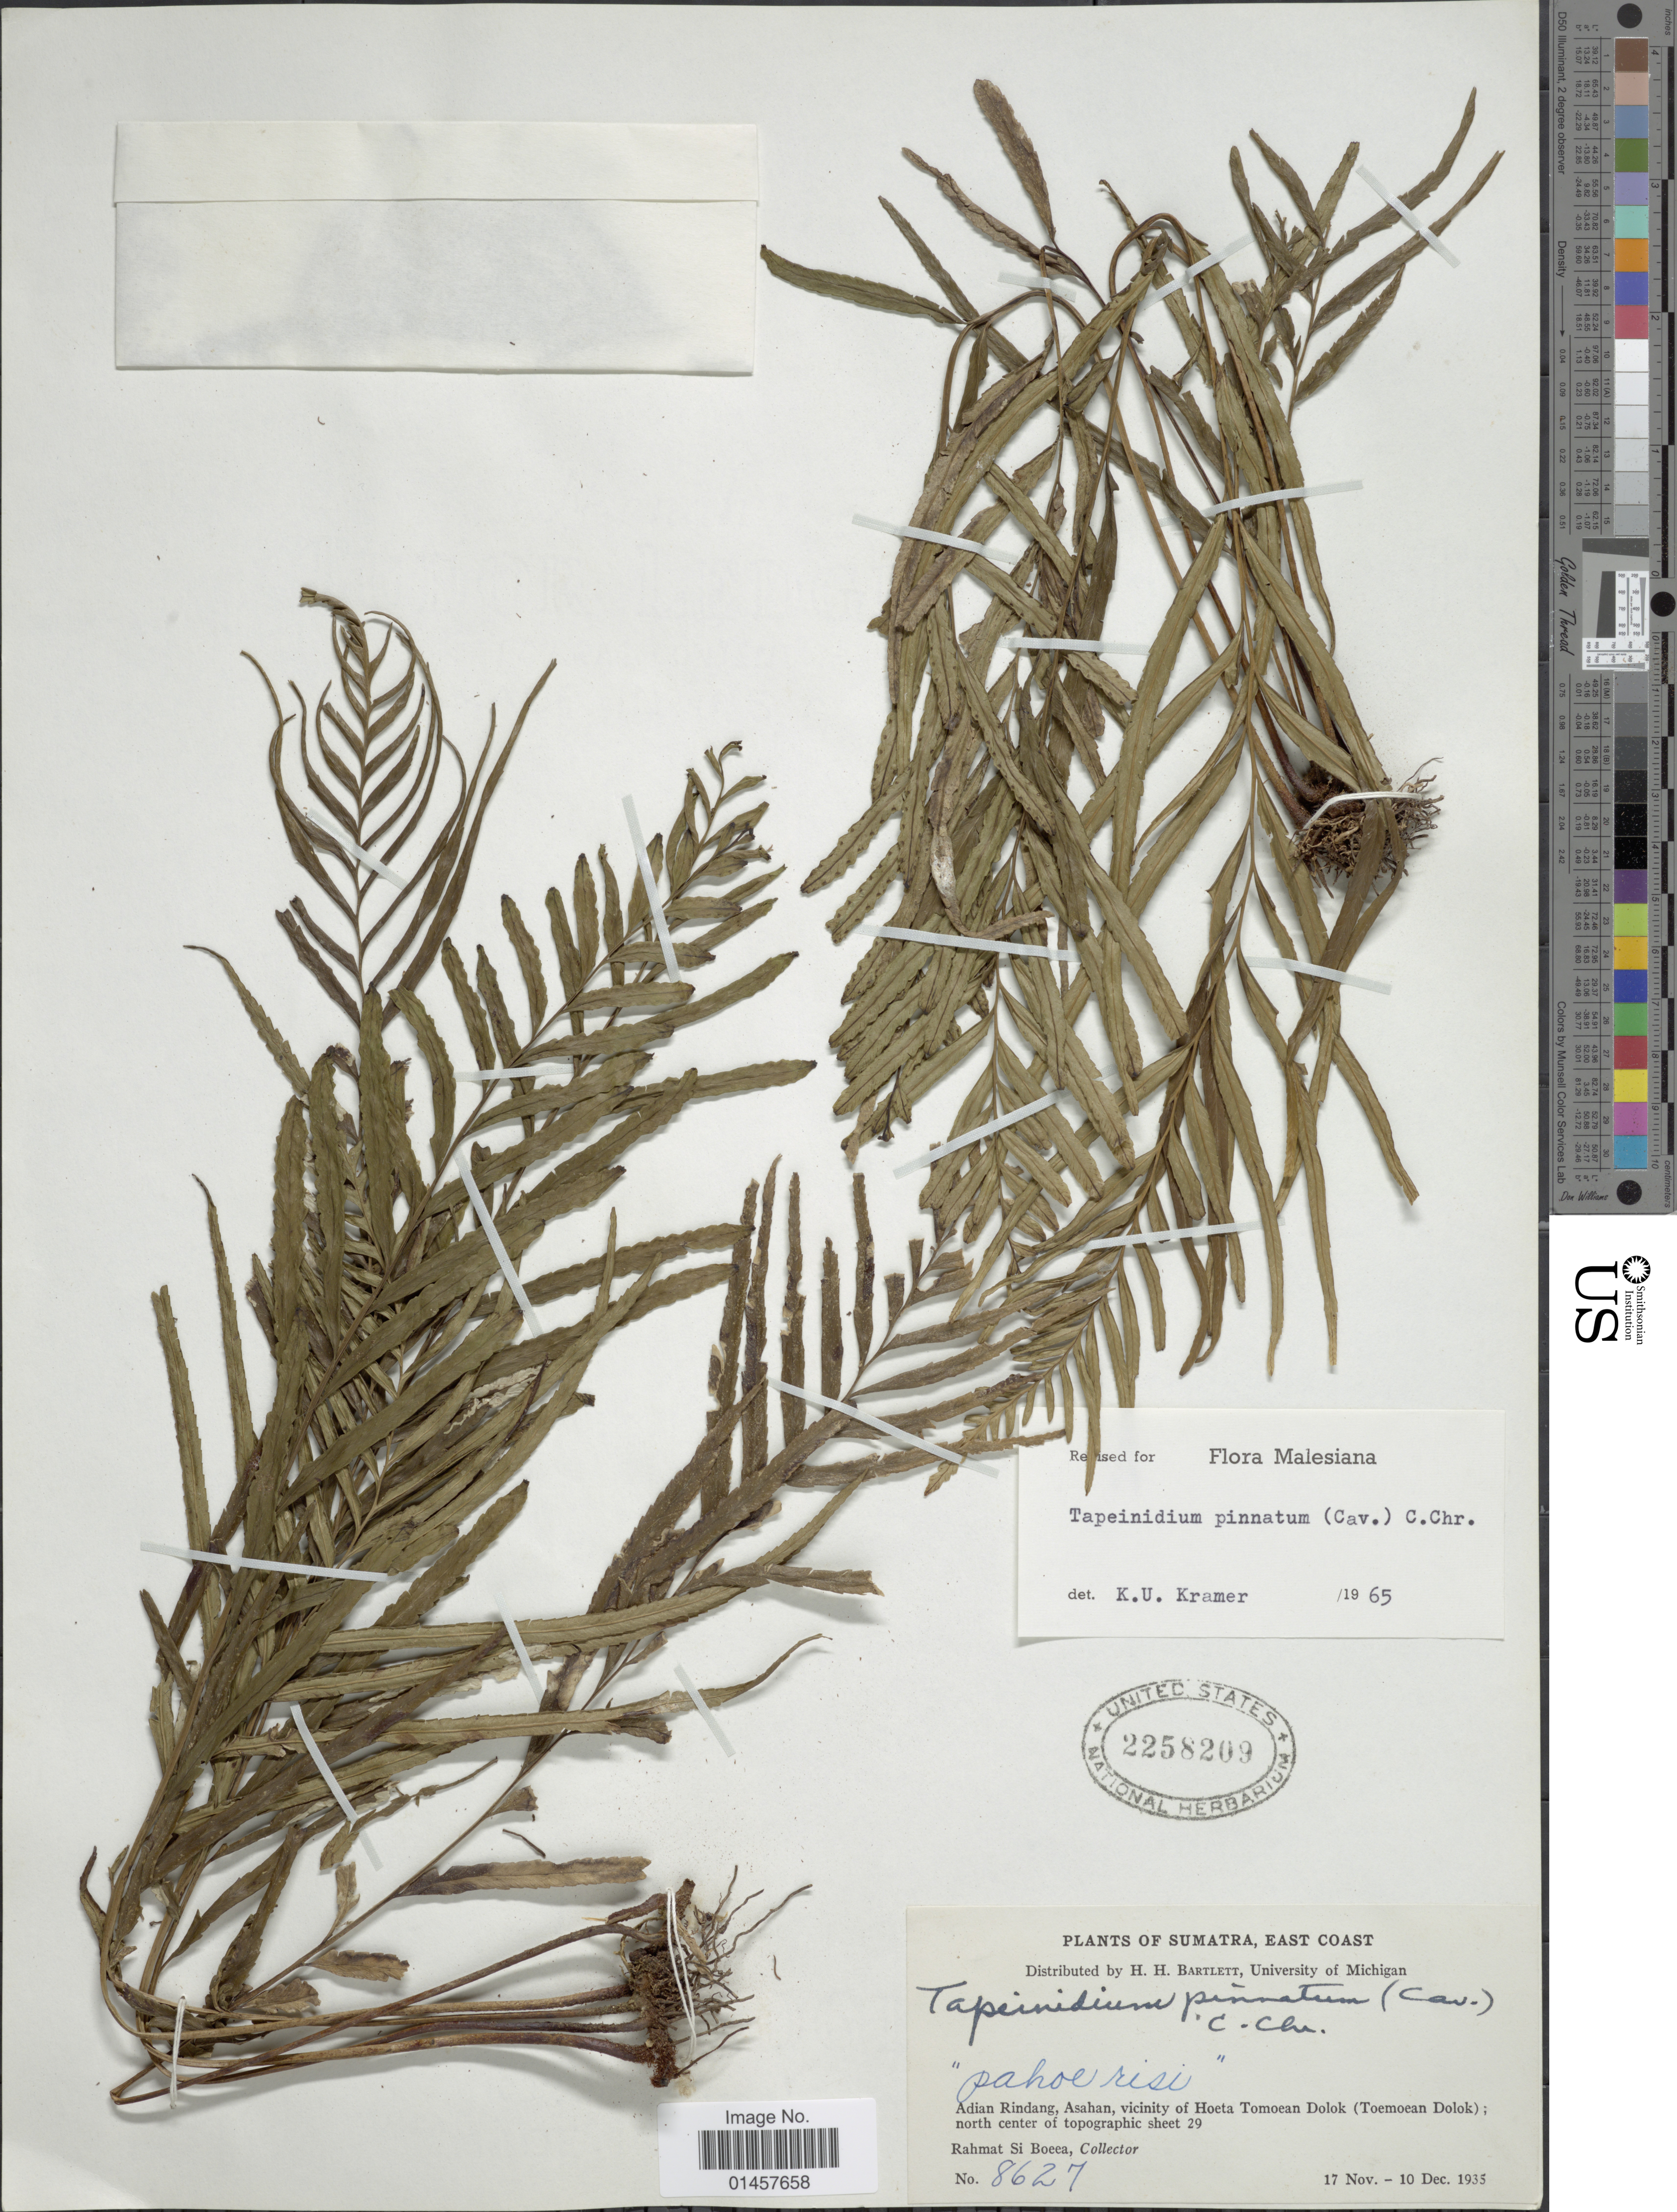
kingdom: Plantae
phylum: Tracheophyta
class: Polypodiopsida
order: Polypodiales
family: Lindsaeaceae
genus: Tapeinidium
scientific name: Tapeinidium pinnatum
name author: (Cav.) C. Chr.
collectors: Rahmat Si Boeea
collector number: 8627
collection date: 1935-11-17/1935-12-10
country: Indonesia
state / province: Sumatra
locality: Sumatra, East Coast, Adian Rindang, Asahan, vicinity of Hoeta Tomoean Dolok9Toemoean Dolok): north center of Topographic sheet 29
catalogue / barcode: US 2258209